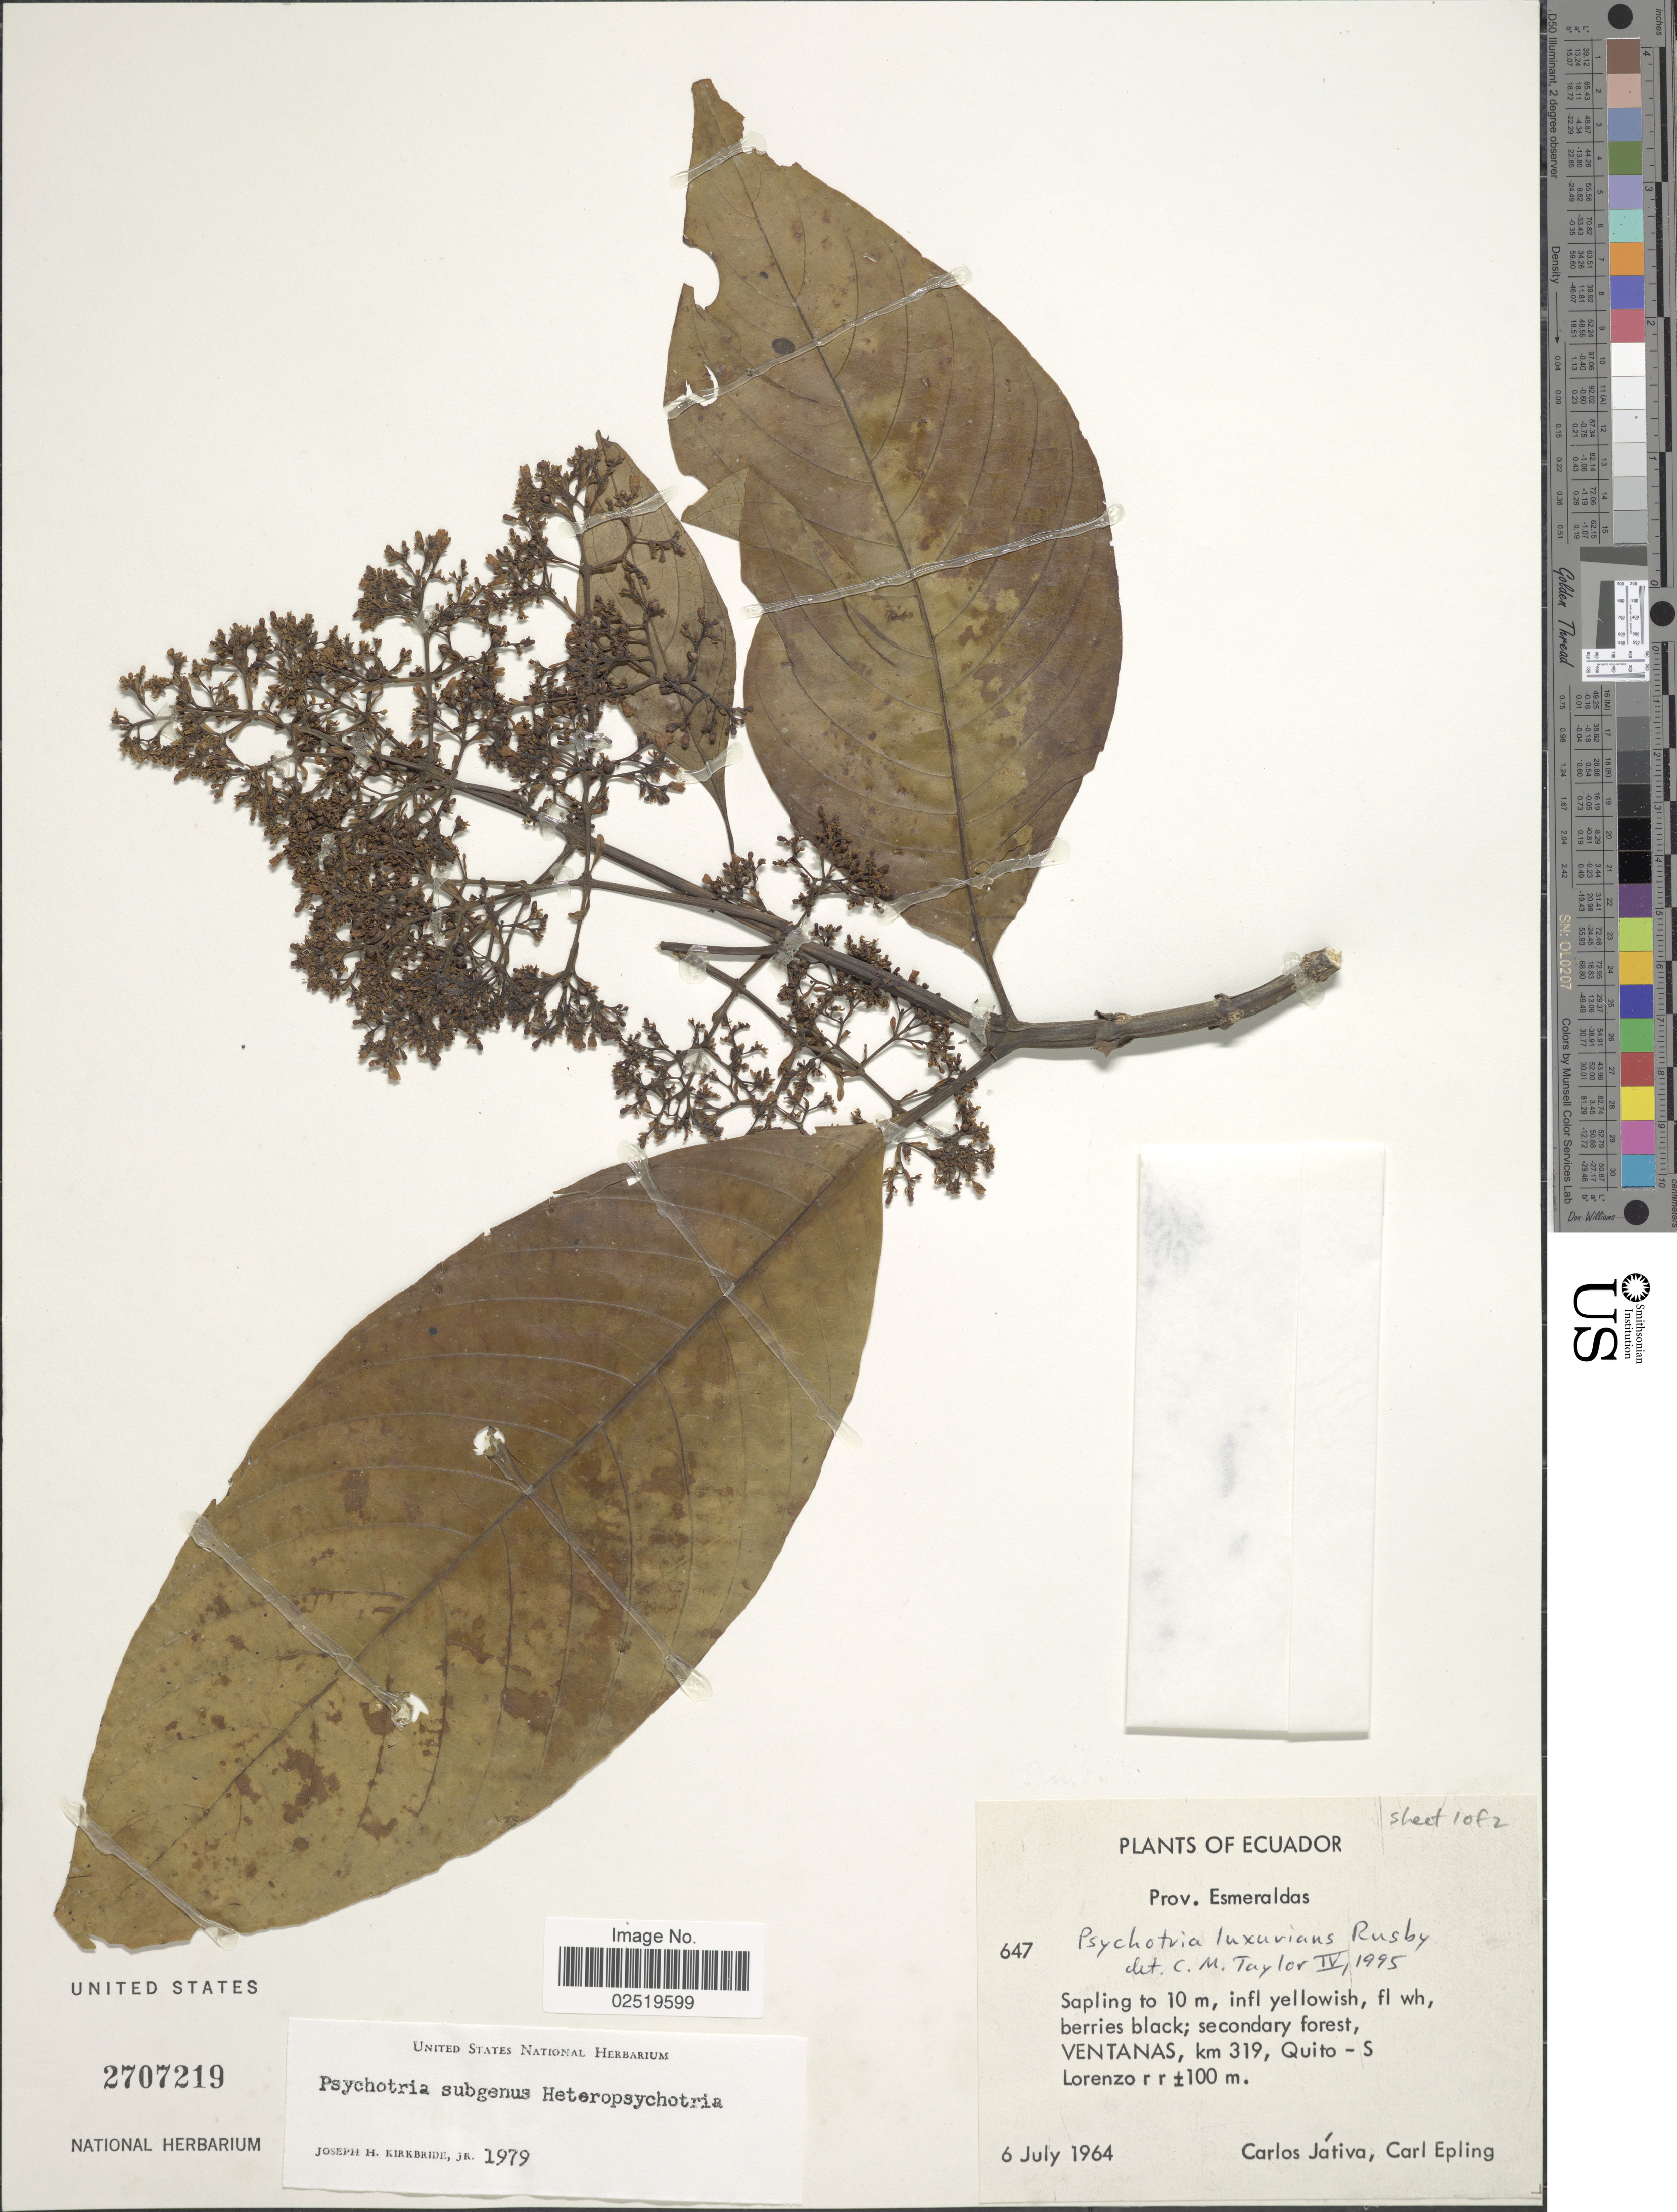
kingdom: Plantae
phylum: Tracheophyta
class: Magnoliopsida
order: Gentianales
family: Rubiaceae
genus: Psychotria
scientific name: Psychotria luxurians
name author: Rusby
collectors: C. D. Játiva & C. C. Epling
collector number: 647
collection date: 1964-07-06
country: Ecuador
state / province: Esmeraldas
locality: Ventanas, km 319, Quito-S Lorenzo r r.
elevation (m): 100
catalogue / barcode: US 2707219